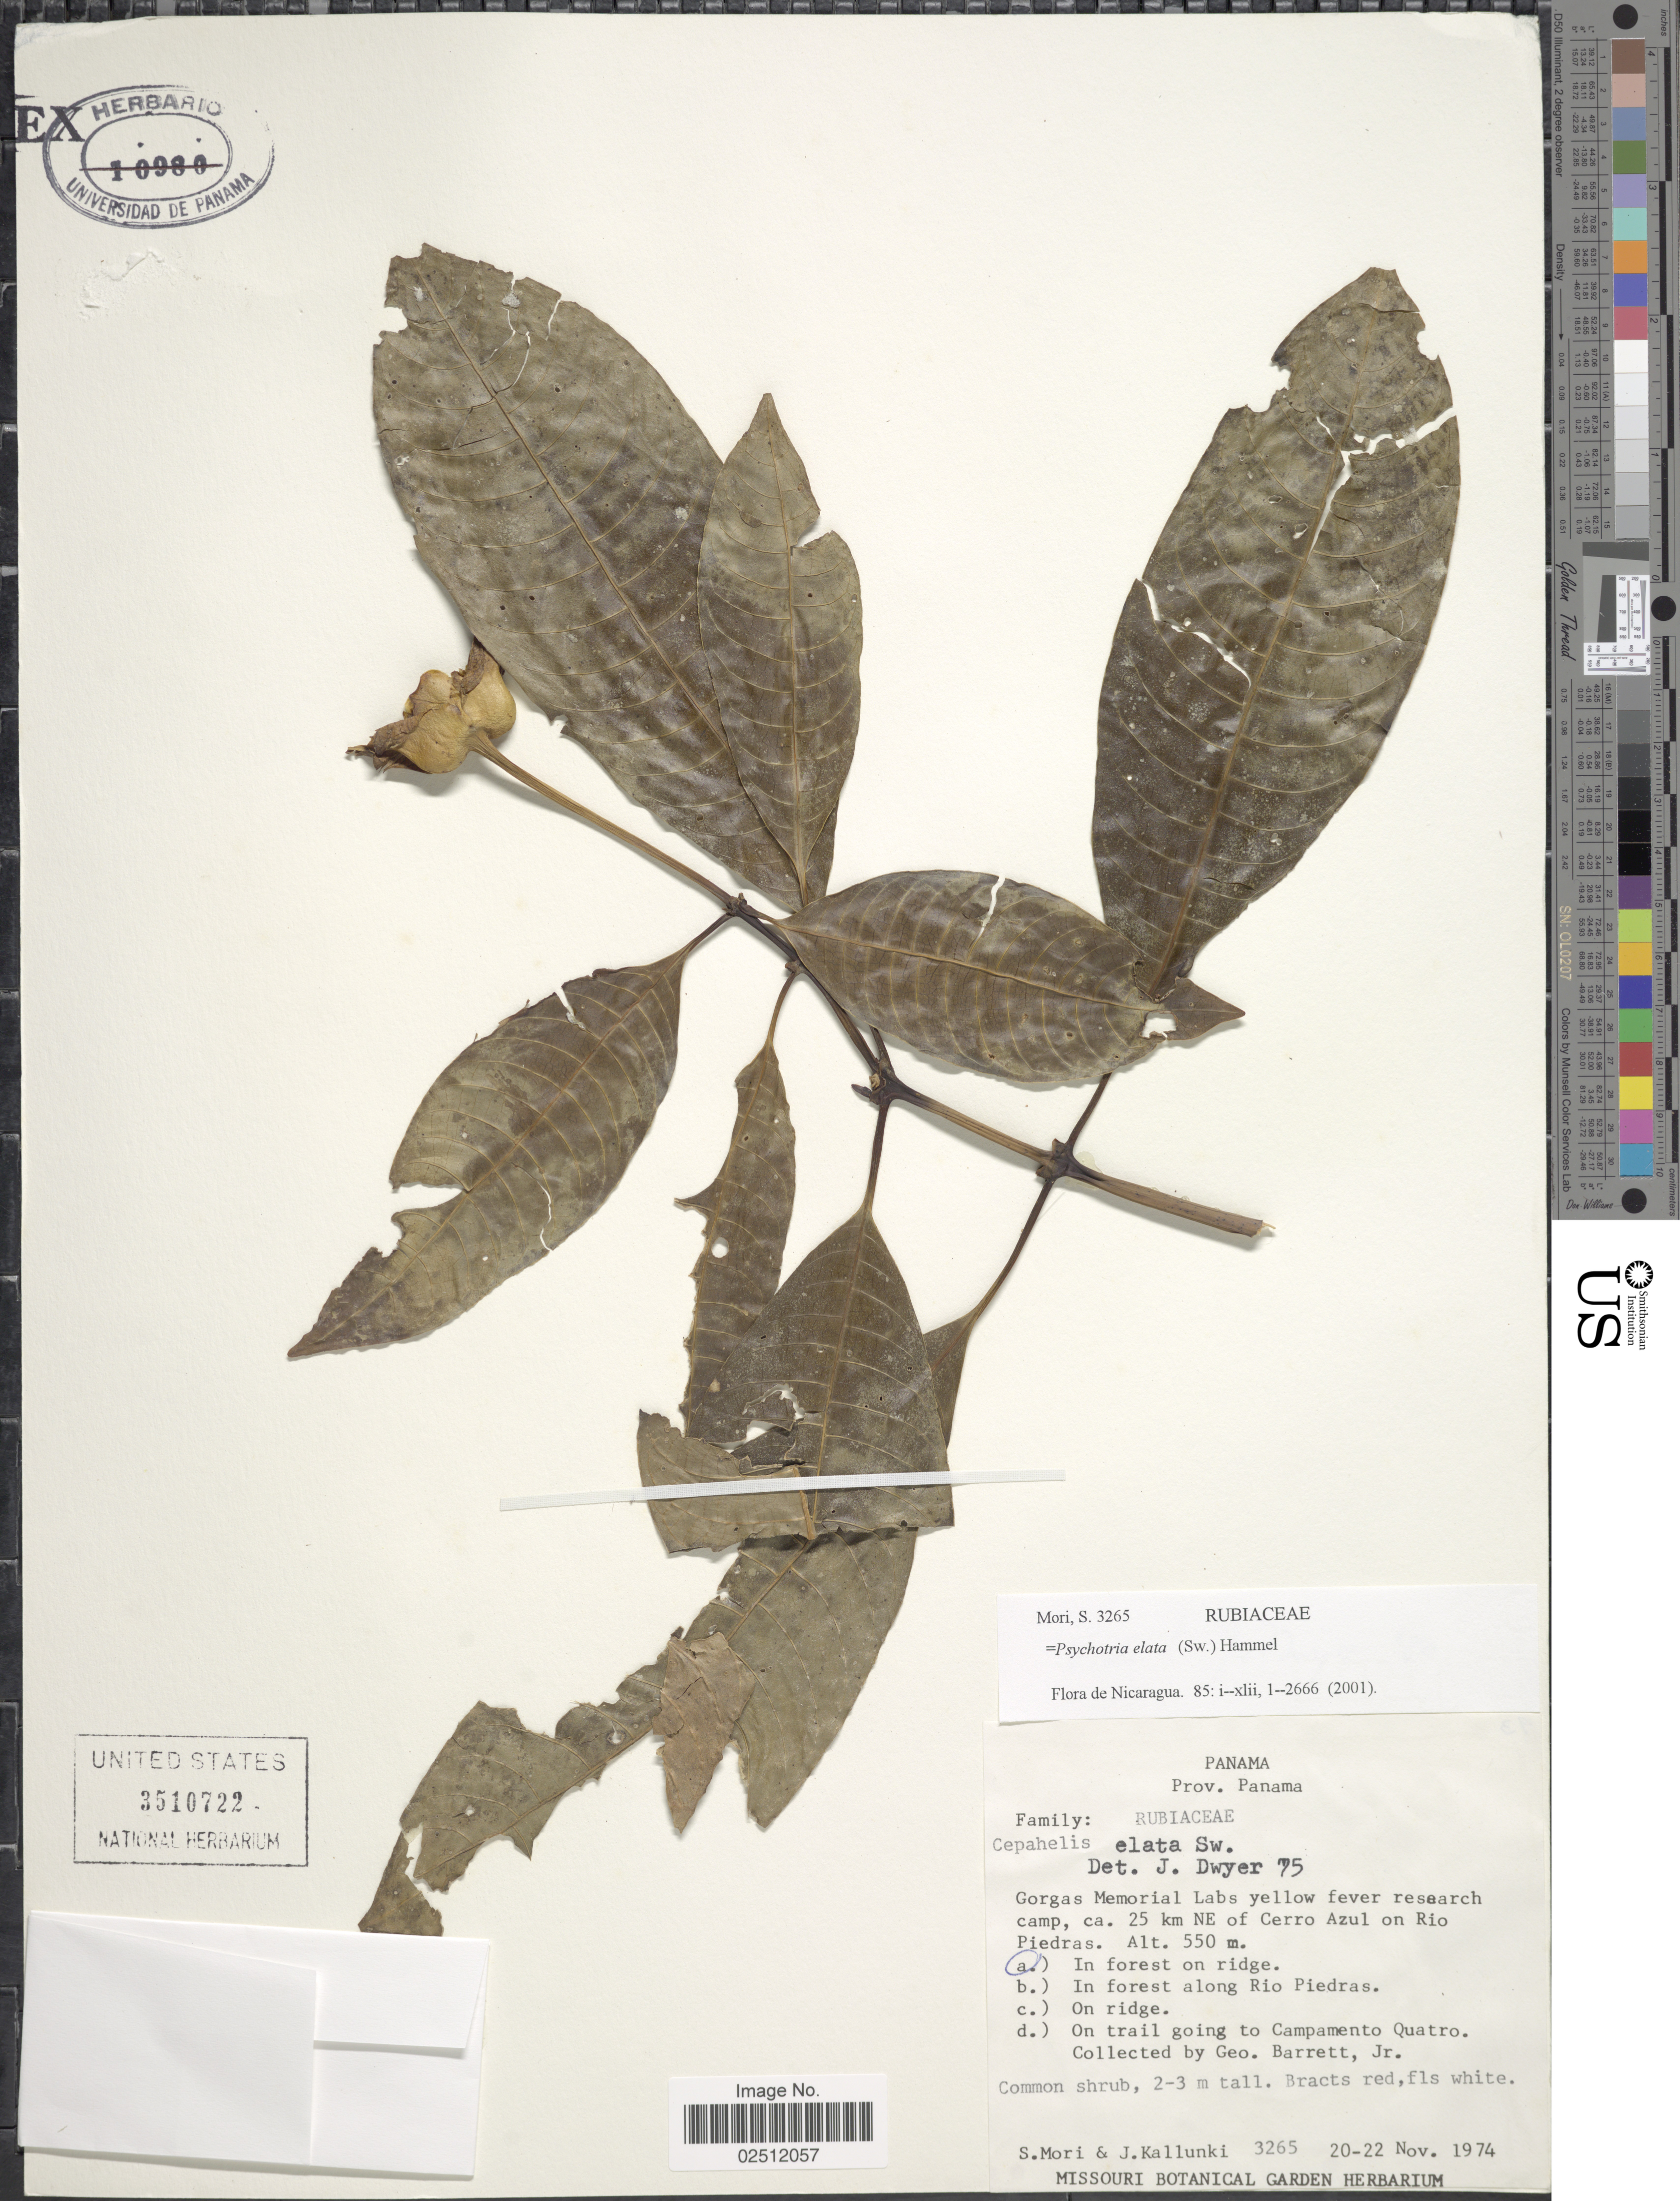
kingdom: Plantae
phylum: Tracheophyta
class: Magnoliopsida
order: Gentianales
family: Rubiaceae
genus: Psychotria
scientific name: Psychotria elata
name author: (Sw.) Hammel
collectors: S. Mori & J. Kallunki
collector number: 3265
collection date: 1974-11-20/1974-11-22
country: Panama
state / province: Panamá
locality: Prov. Panama, Gorgas Memorial Labs yellow fever research camp, ca. 25 km NE of Cerro Azul on Rio Piedras, In forest on ridge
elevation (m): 550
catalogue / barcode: US 3510722